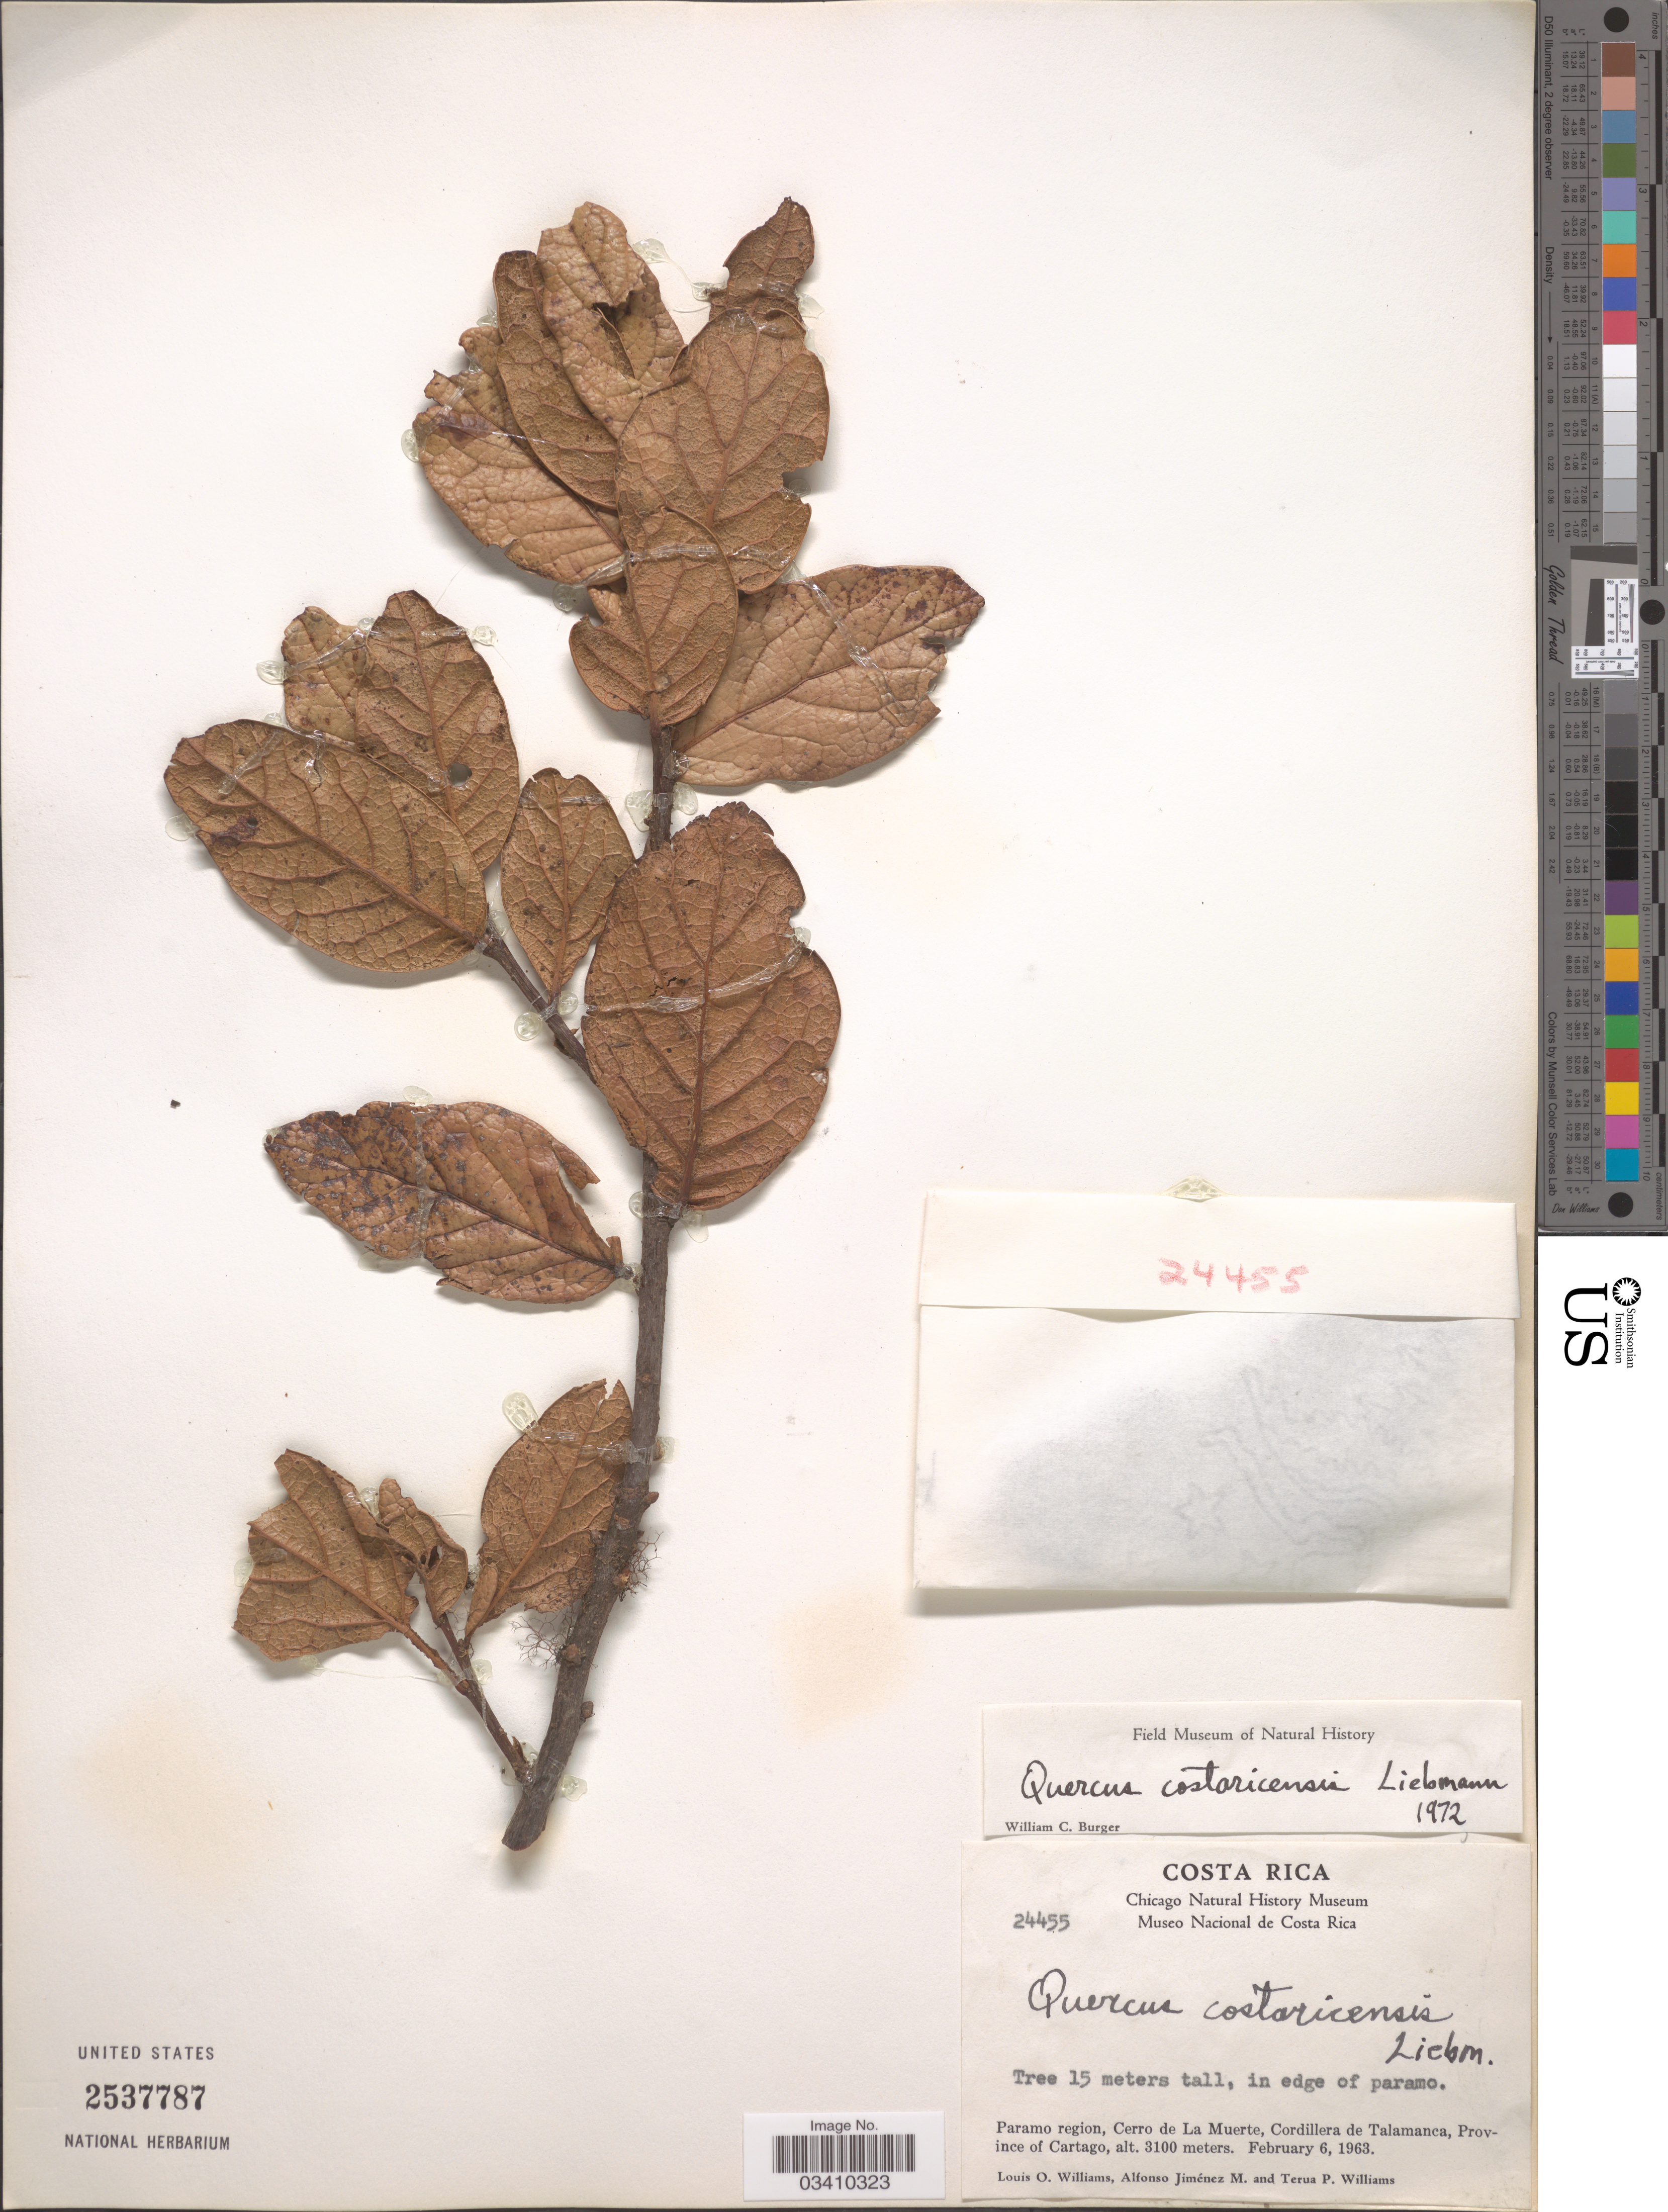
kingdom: Plantae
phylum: Tracheophyta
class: Magnoliopsida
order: Fagales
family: Fagaceae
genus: Quercus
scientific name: Quercus costaricensis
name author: Liebm.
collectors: L. O. Williams, A. Jimenez M. & T. Williams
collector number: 24455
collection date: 1963-02-06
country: Costa Rica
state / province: Cartago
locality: Paramo region, Cerro de La Muerte, Cordillera de Talamanca.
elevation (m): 3100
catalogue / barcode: US 2537787